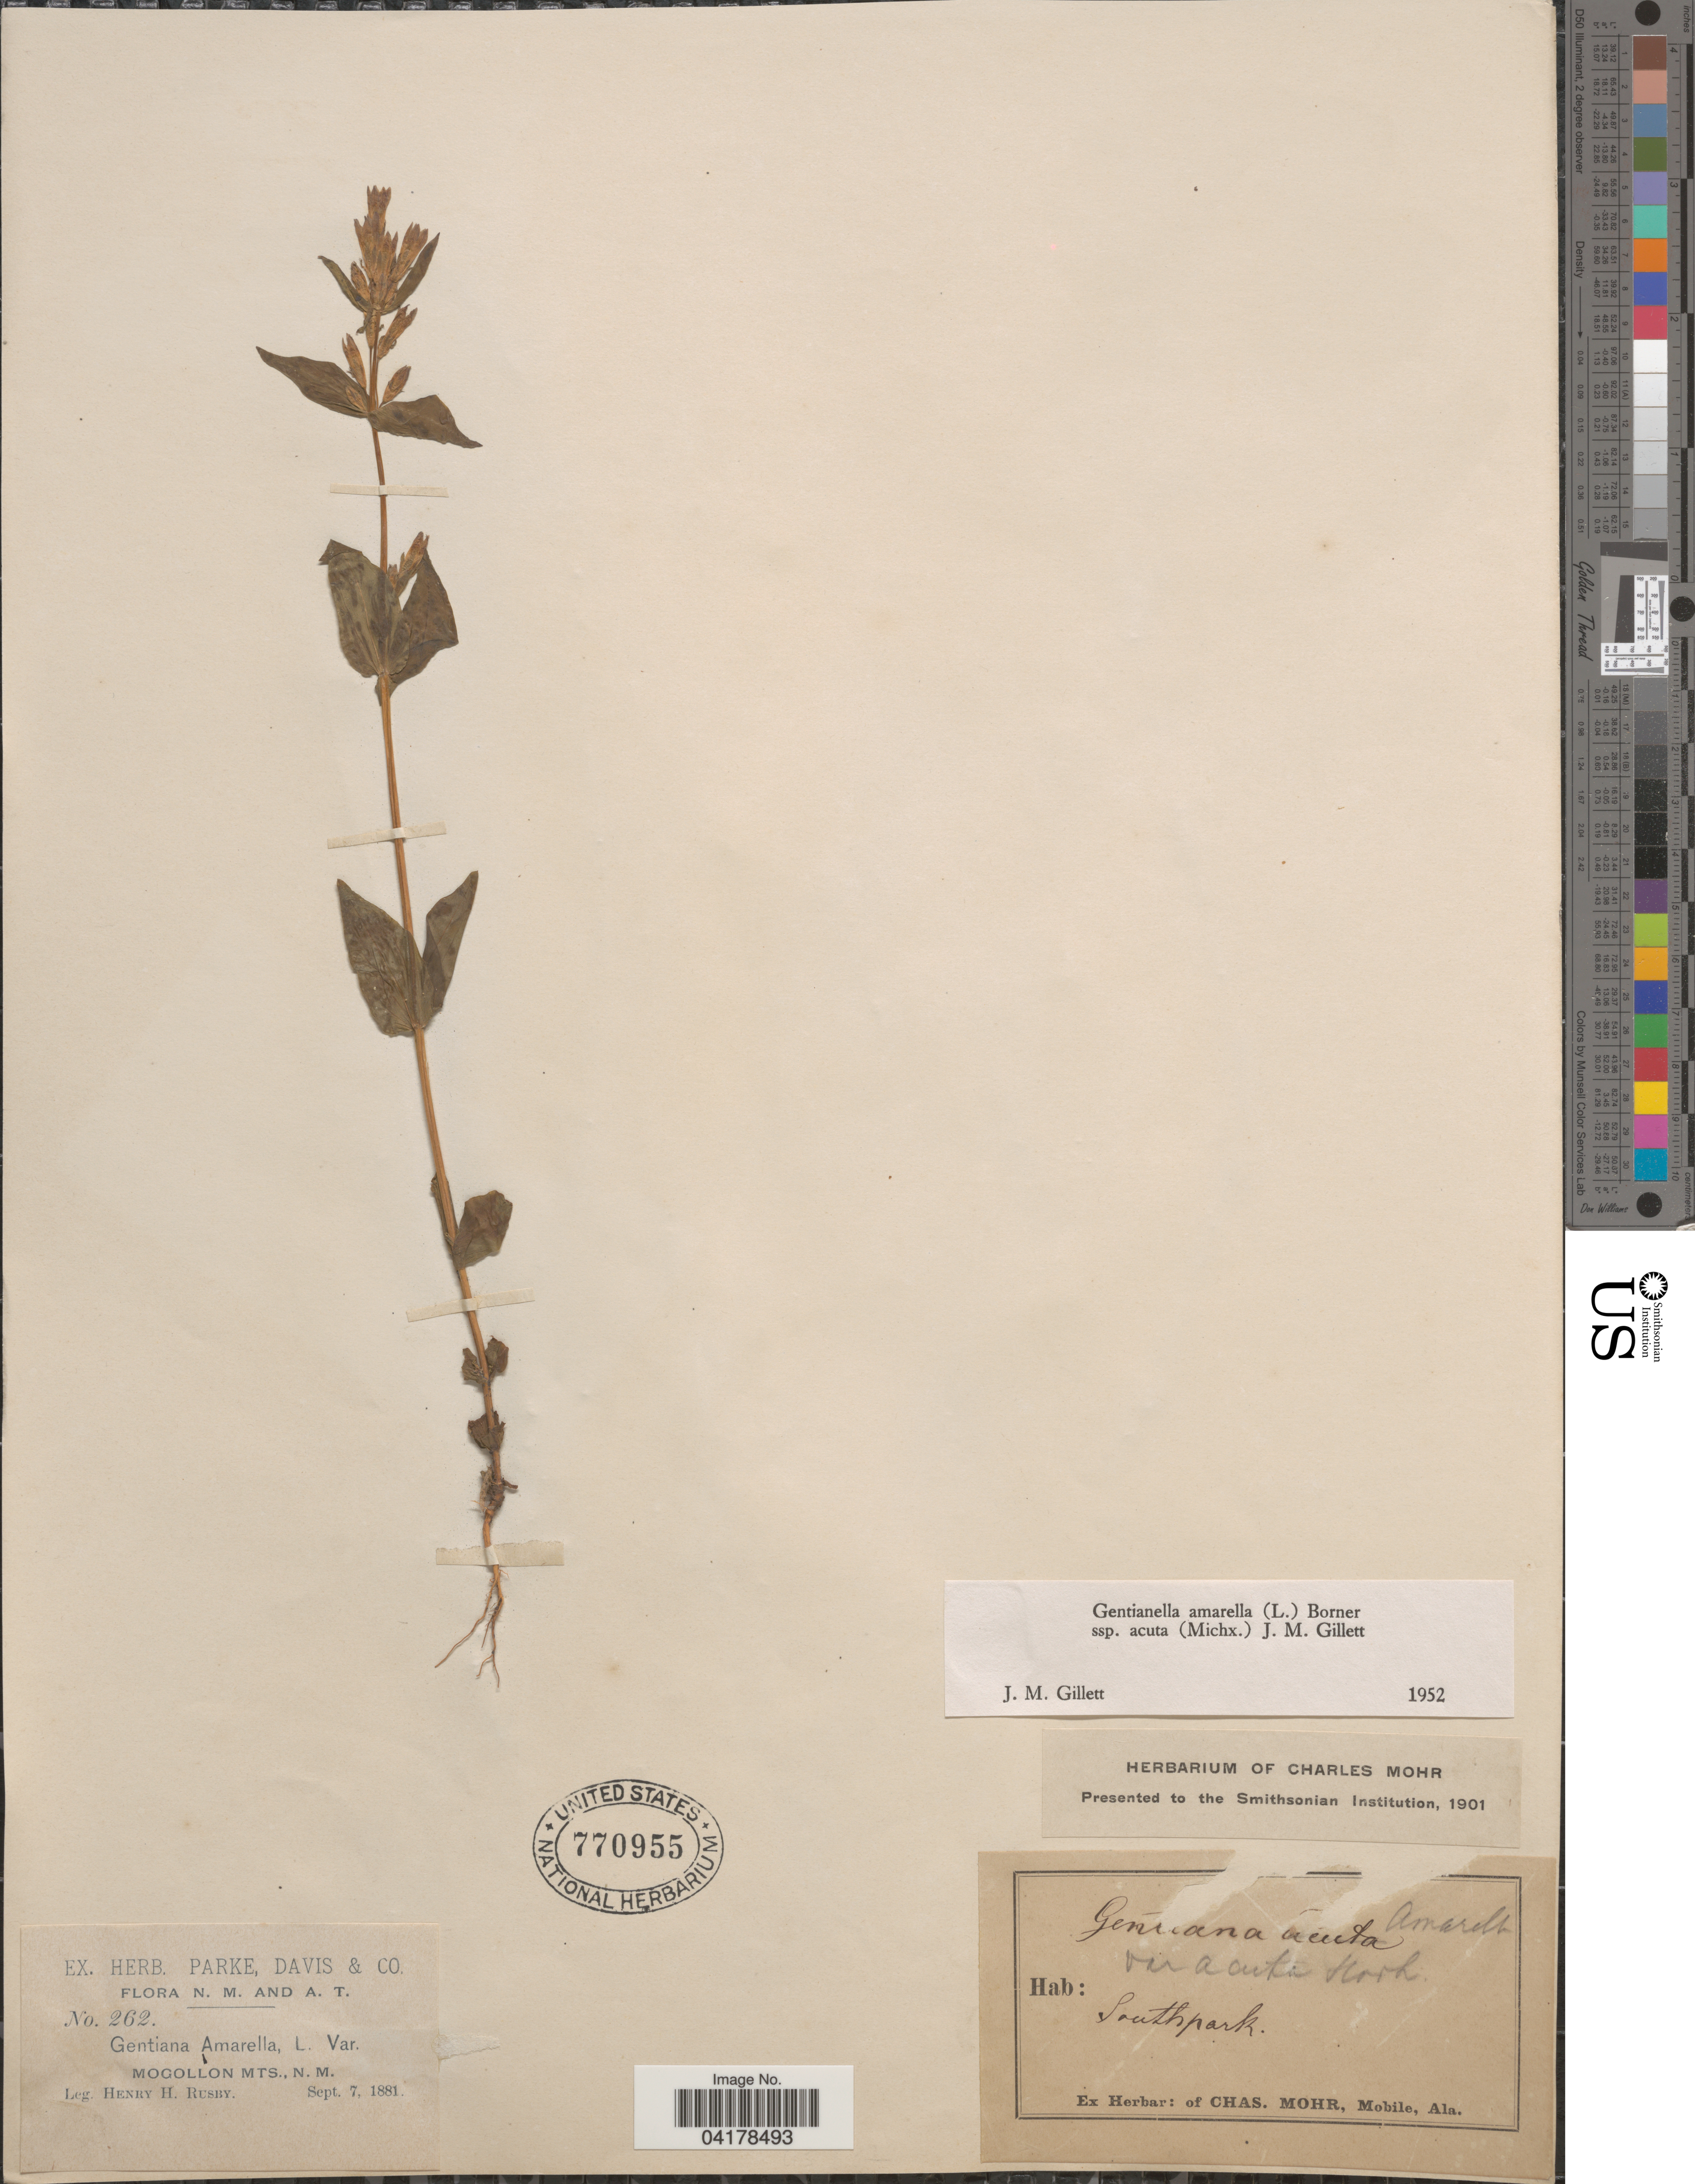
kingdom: Plantae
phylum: Tracheophyta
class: Magnoliopsida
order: Gentianales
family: Gentianaceae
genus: Gentianella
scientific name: Gentianella amarella subsp. acuta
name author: (Michx.) J.M. Gillett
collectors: H. H. Rusby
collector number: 262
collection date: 1881-09-07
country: United States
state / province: New Mexico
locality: Mogollon Mts. Southpark.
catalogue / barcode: US 770955